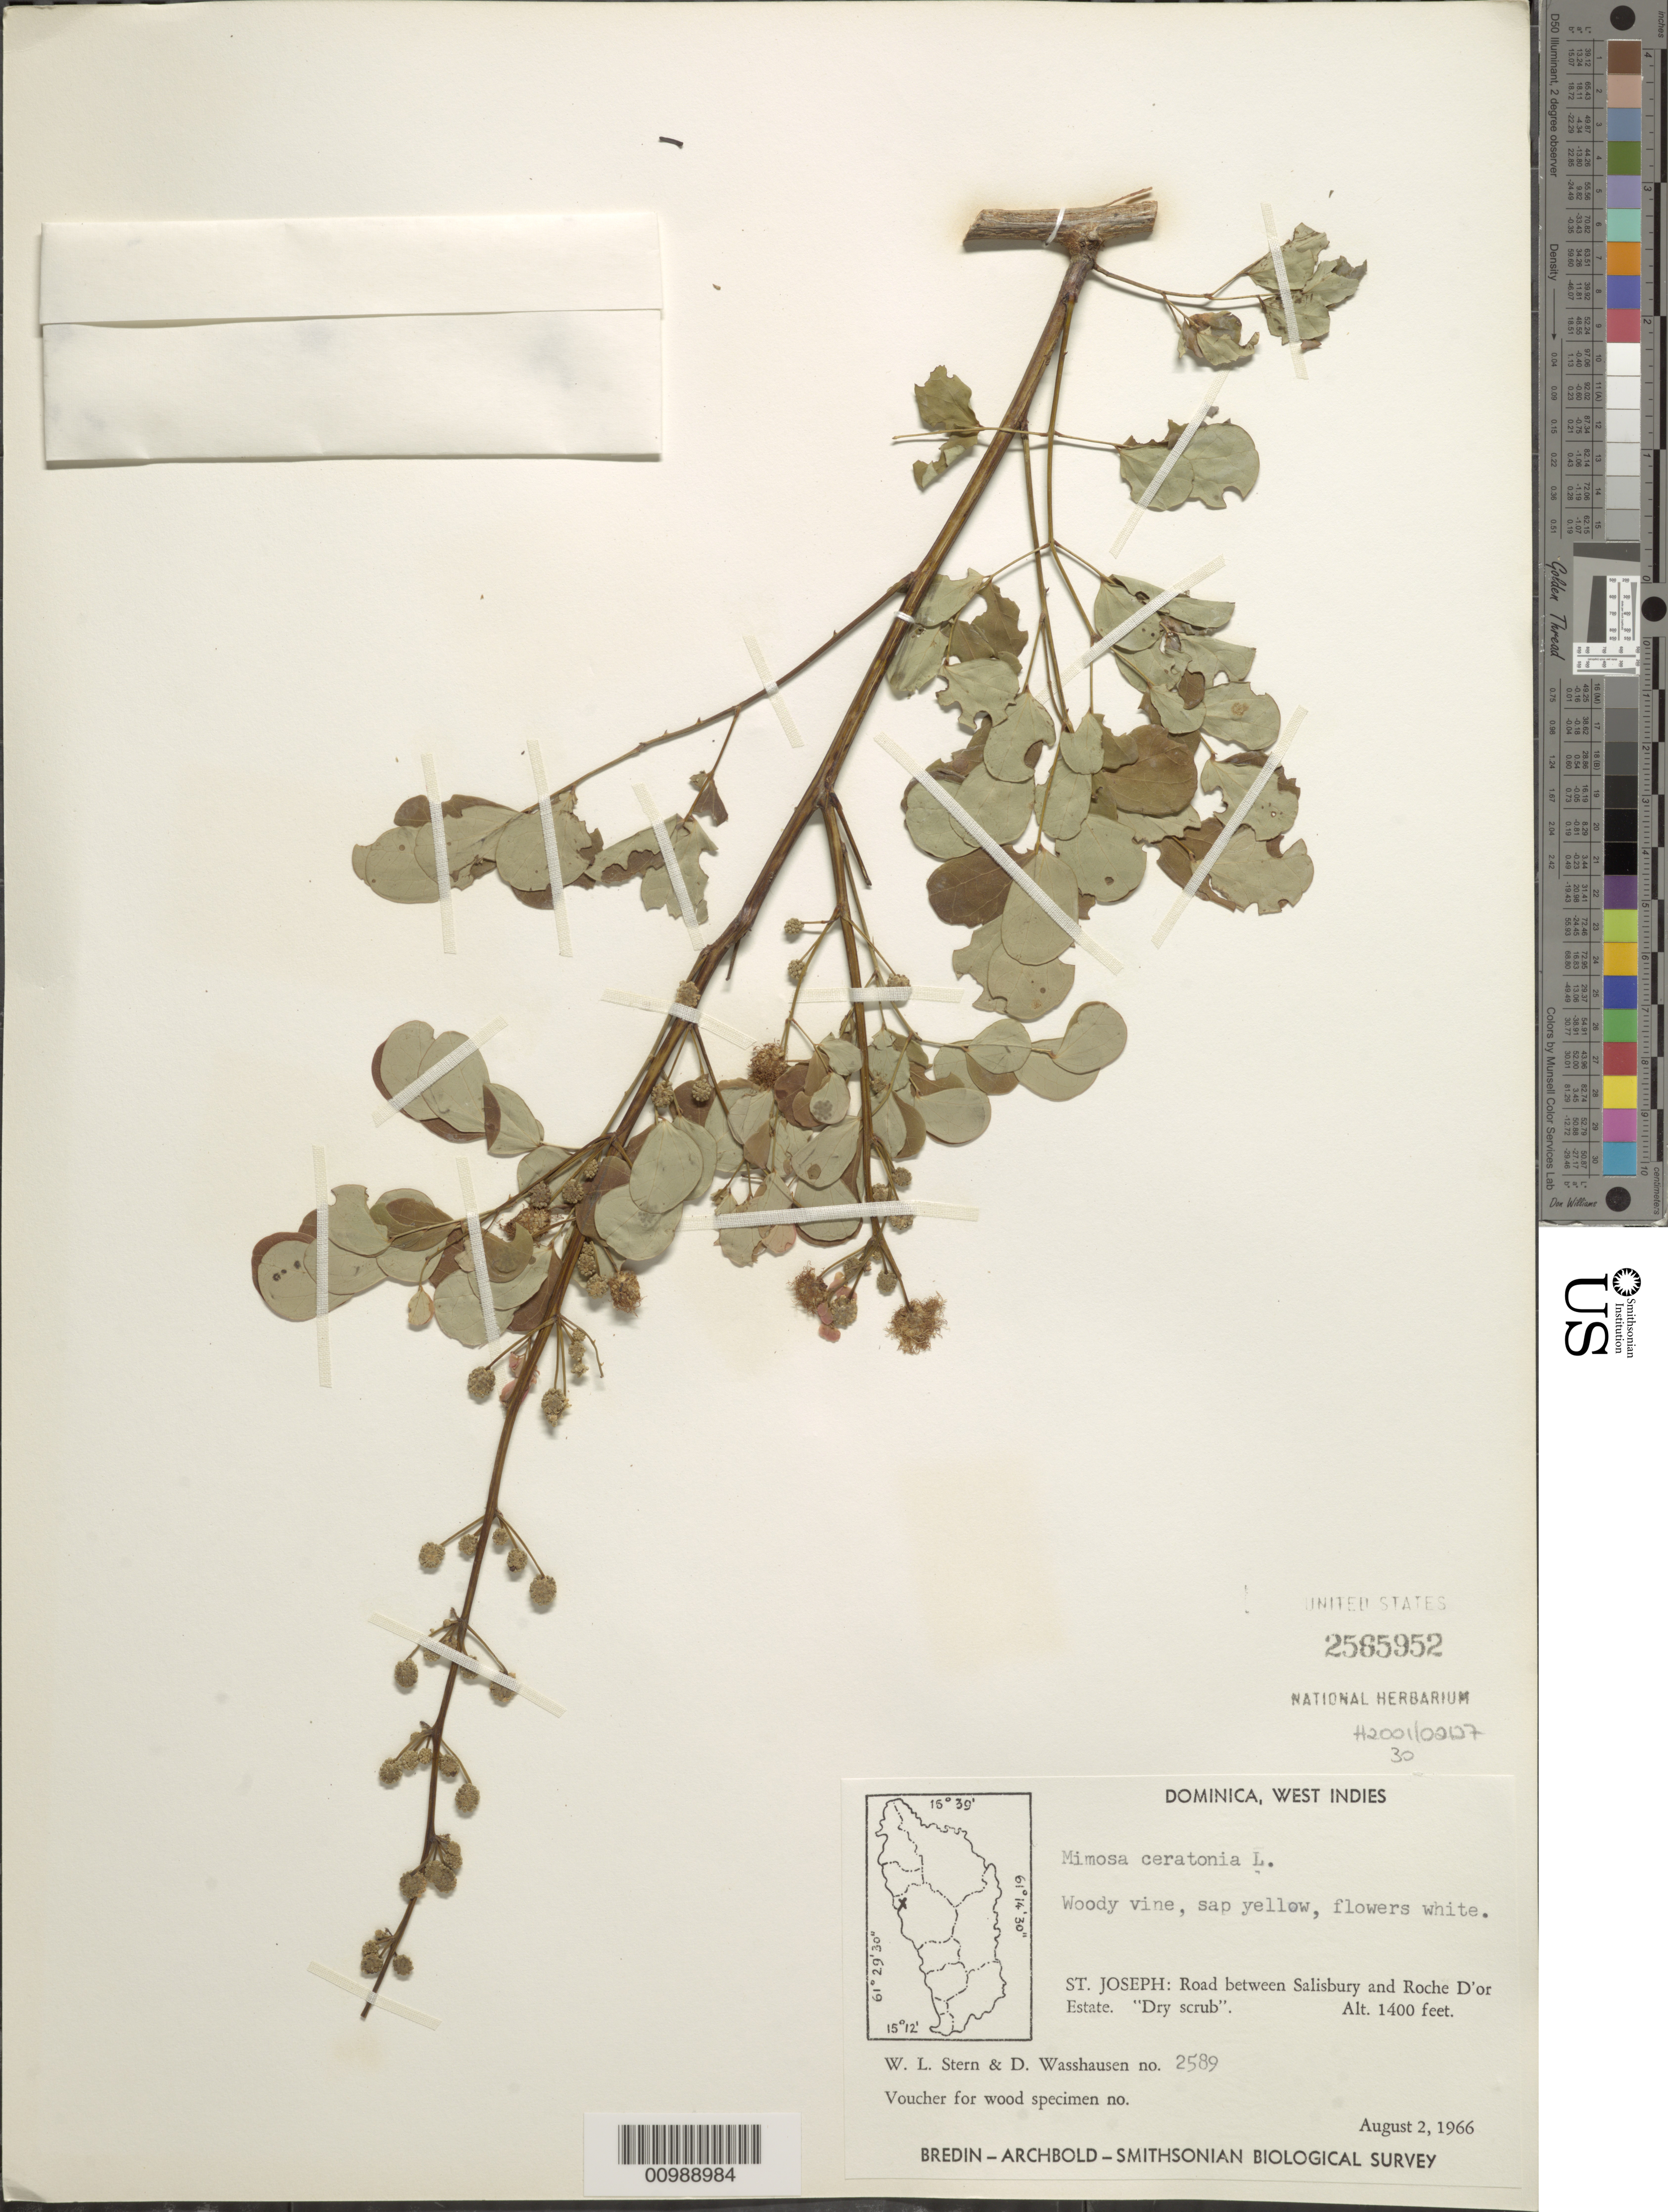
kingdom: Plantae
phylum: Tracheophyta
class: Magnoliopsida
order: Fabales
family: Fabaceae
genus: Mimosa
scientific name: Mimosa ceratonia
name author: L.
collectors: W. L. Stern & D. C. Wasshausen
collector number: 2589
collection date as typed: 02 Aug 1966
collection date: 1966-08-02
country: Dominica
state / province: St. Joseph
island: Dominica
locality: Road between Salisbury and Roche D'or Estate.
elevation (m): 427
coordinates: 0 N, 0 E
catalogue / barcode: US 2585952